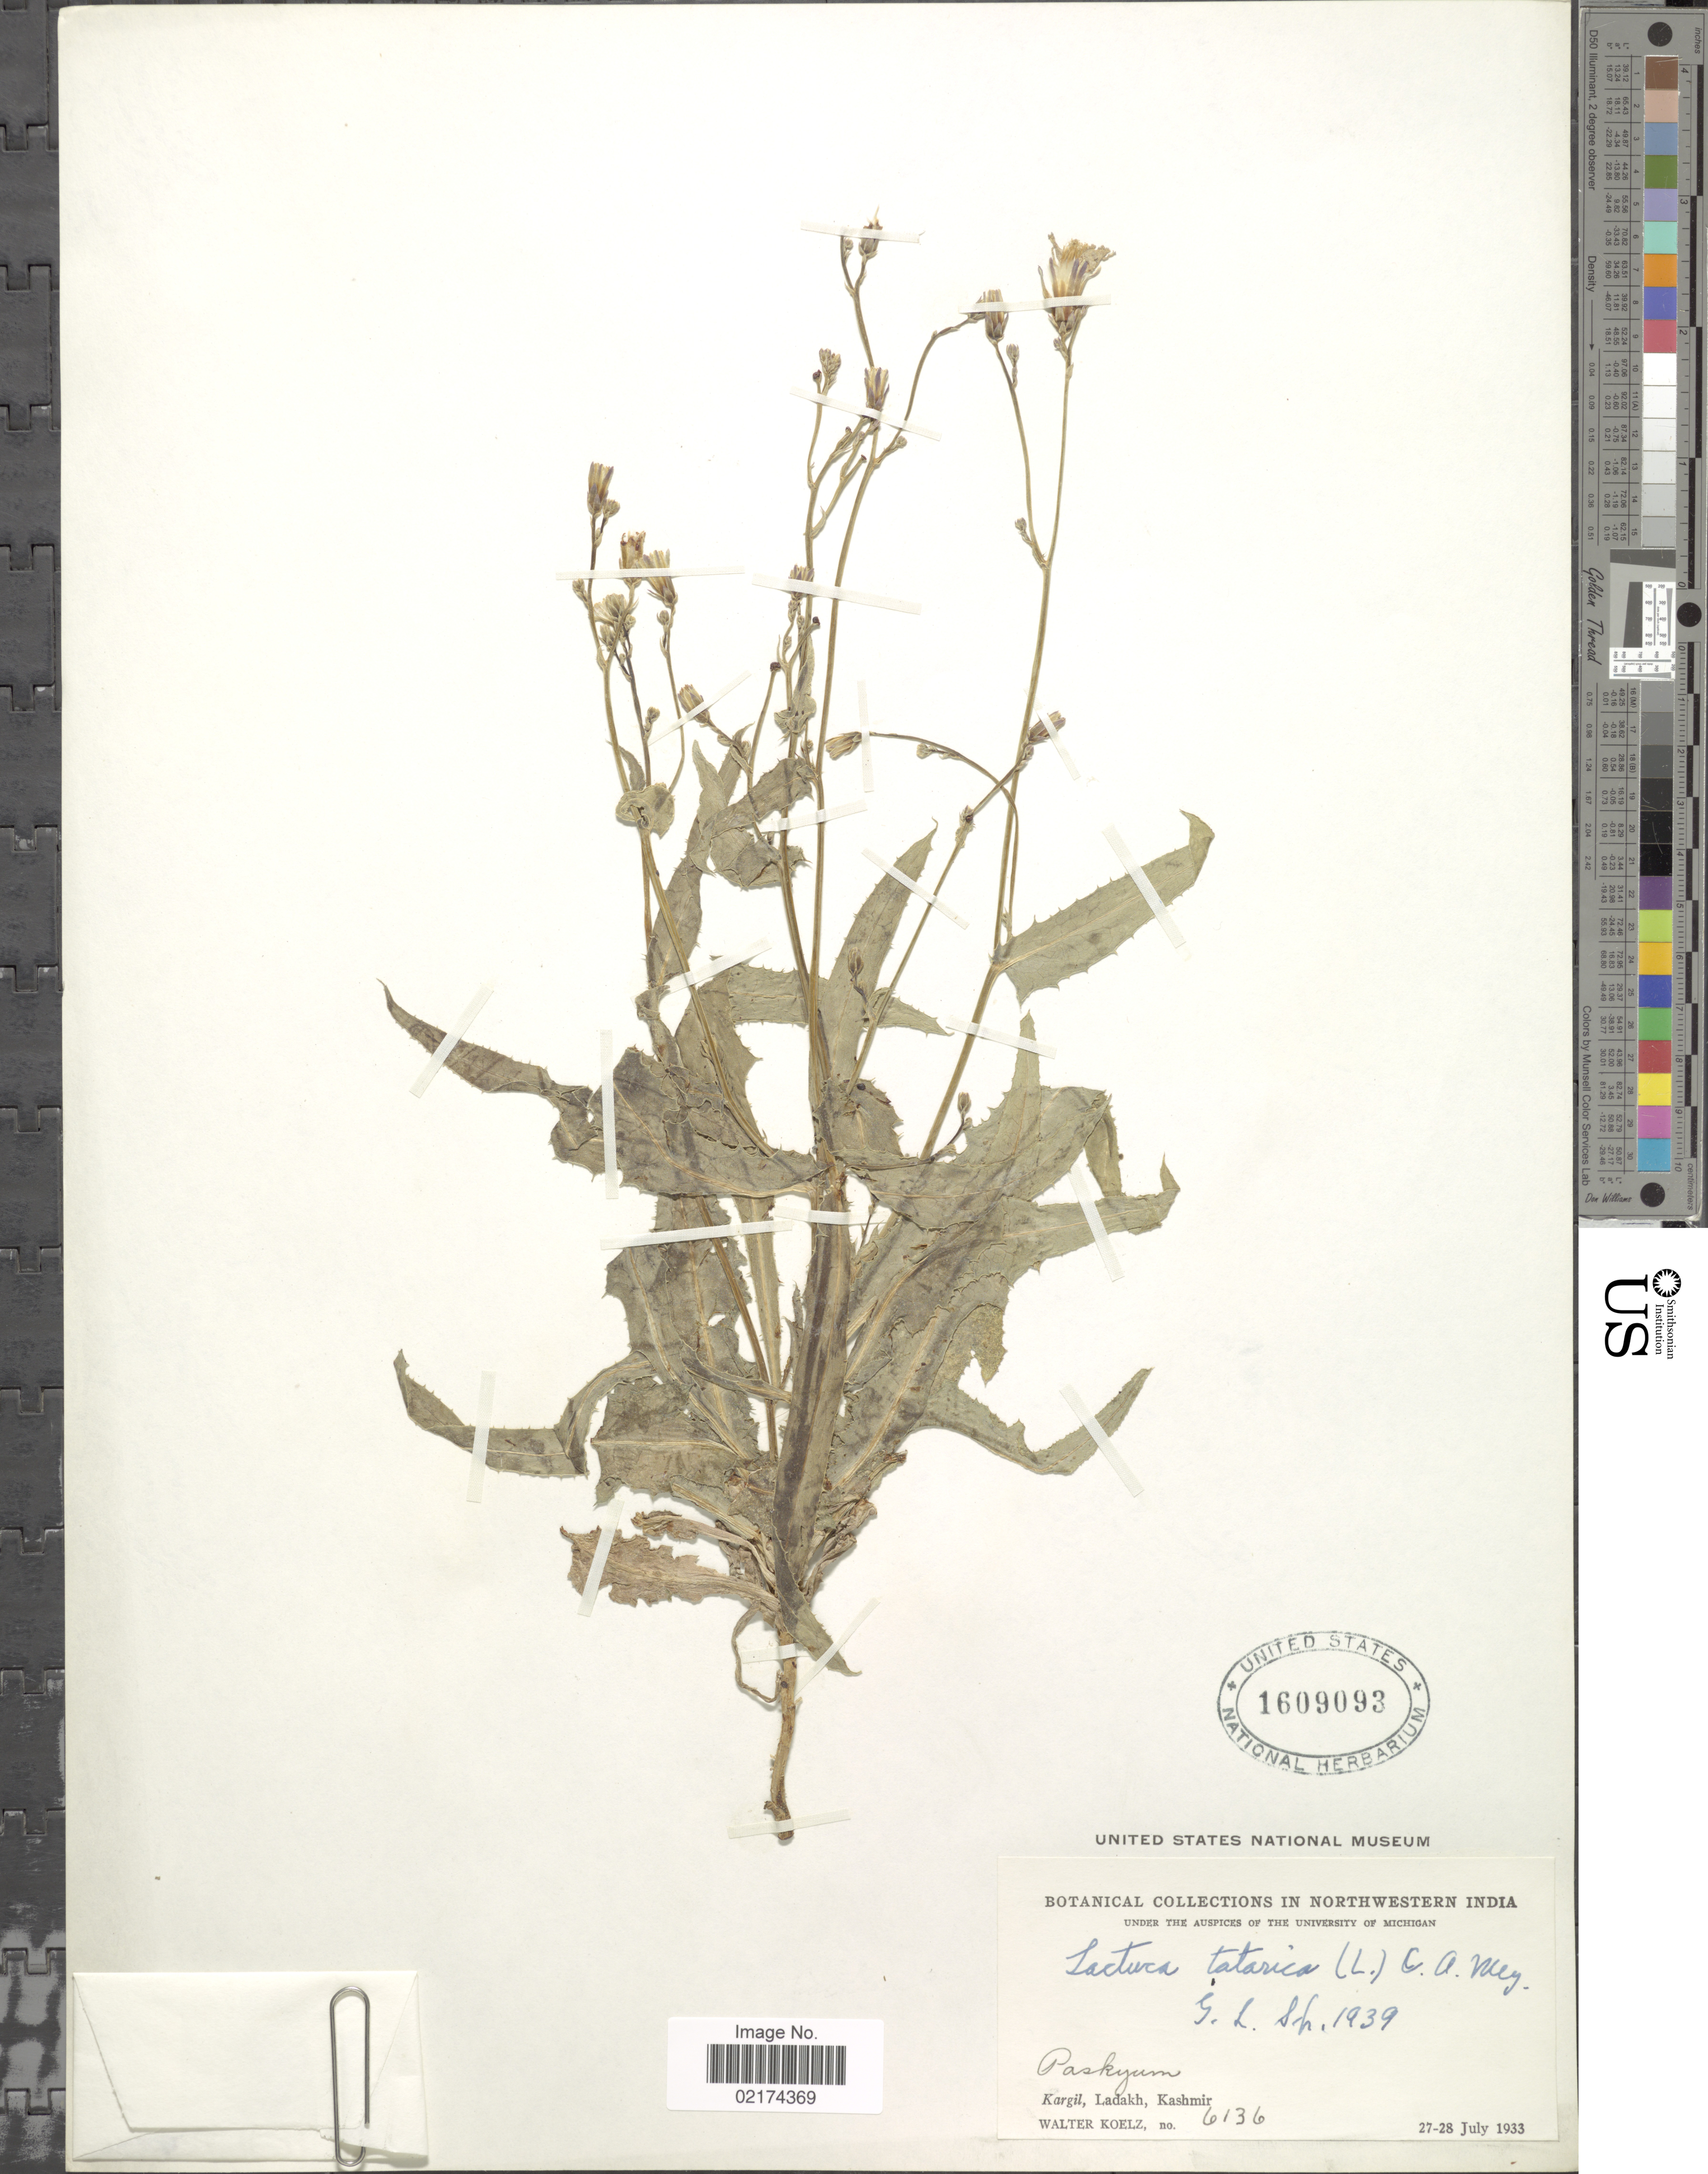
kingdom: Plantae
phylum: Tracheophyta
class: Magnoliopsida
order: Asterales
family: Asteraceae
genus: Lactuca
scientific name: Lactuca tatarica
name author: (L.) C.A. Mey.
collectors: W. N. Koelz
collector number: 6136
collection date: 1933-07-27/1933-07-28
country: India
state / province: Jammu and Kashmir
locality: Northwestern India, Paskyum, Kargil, Ladakh, Kashmir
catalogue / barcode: US 1609093